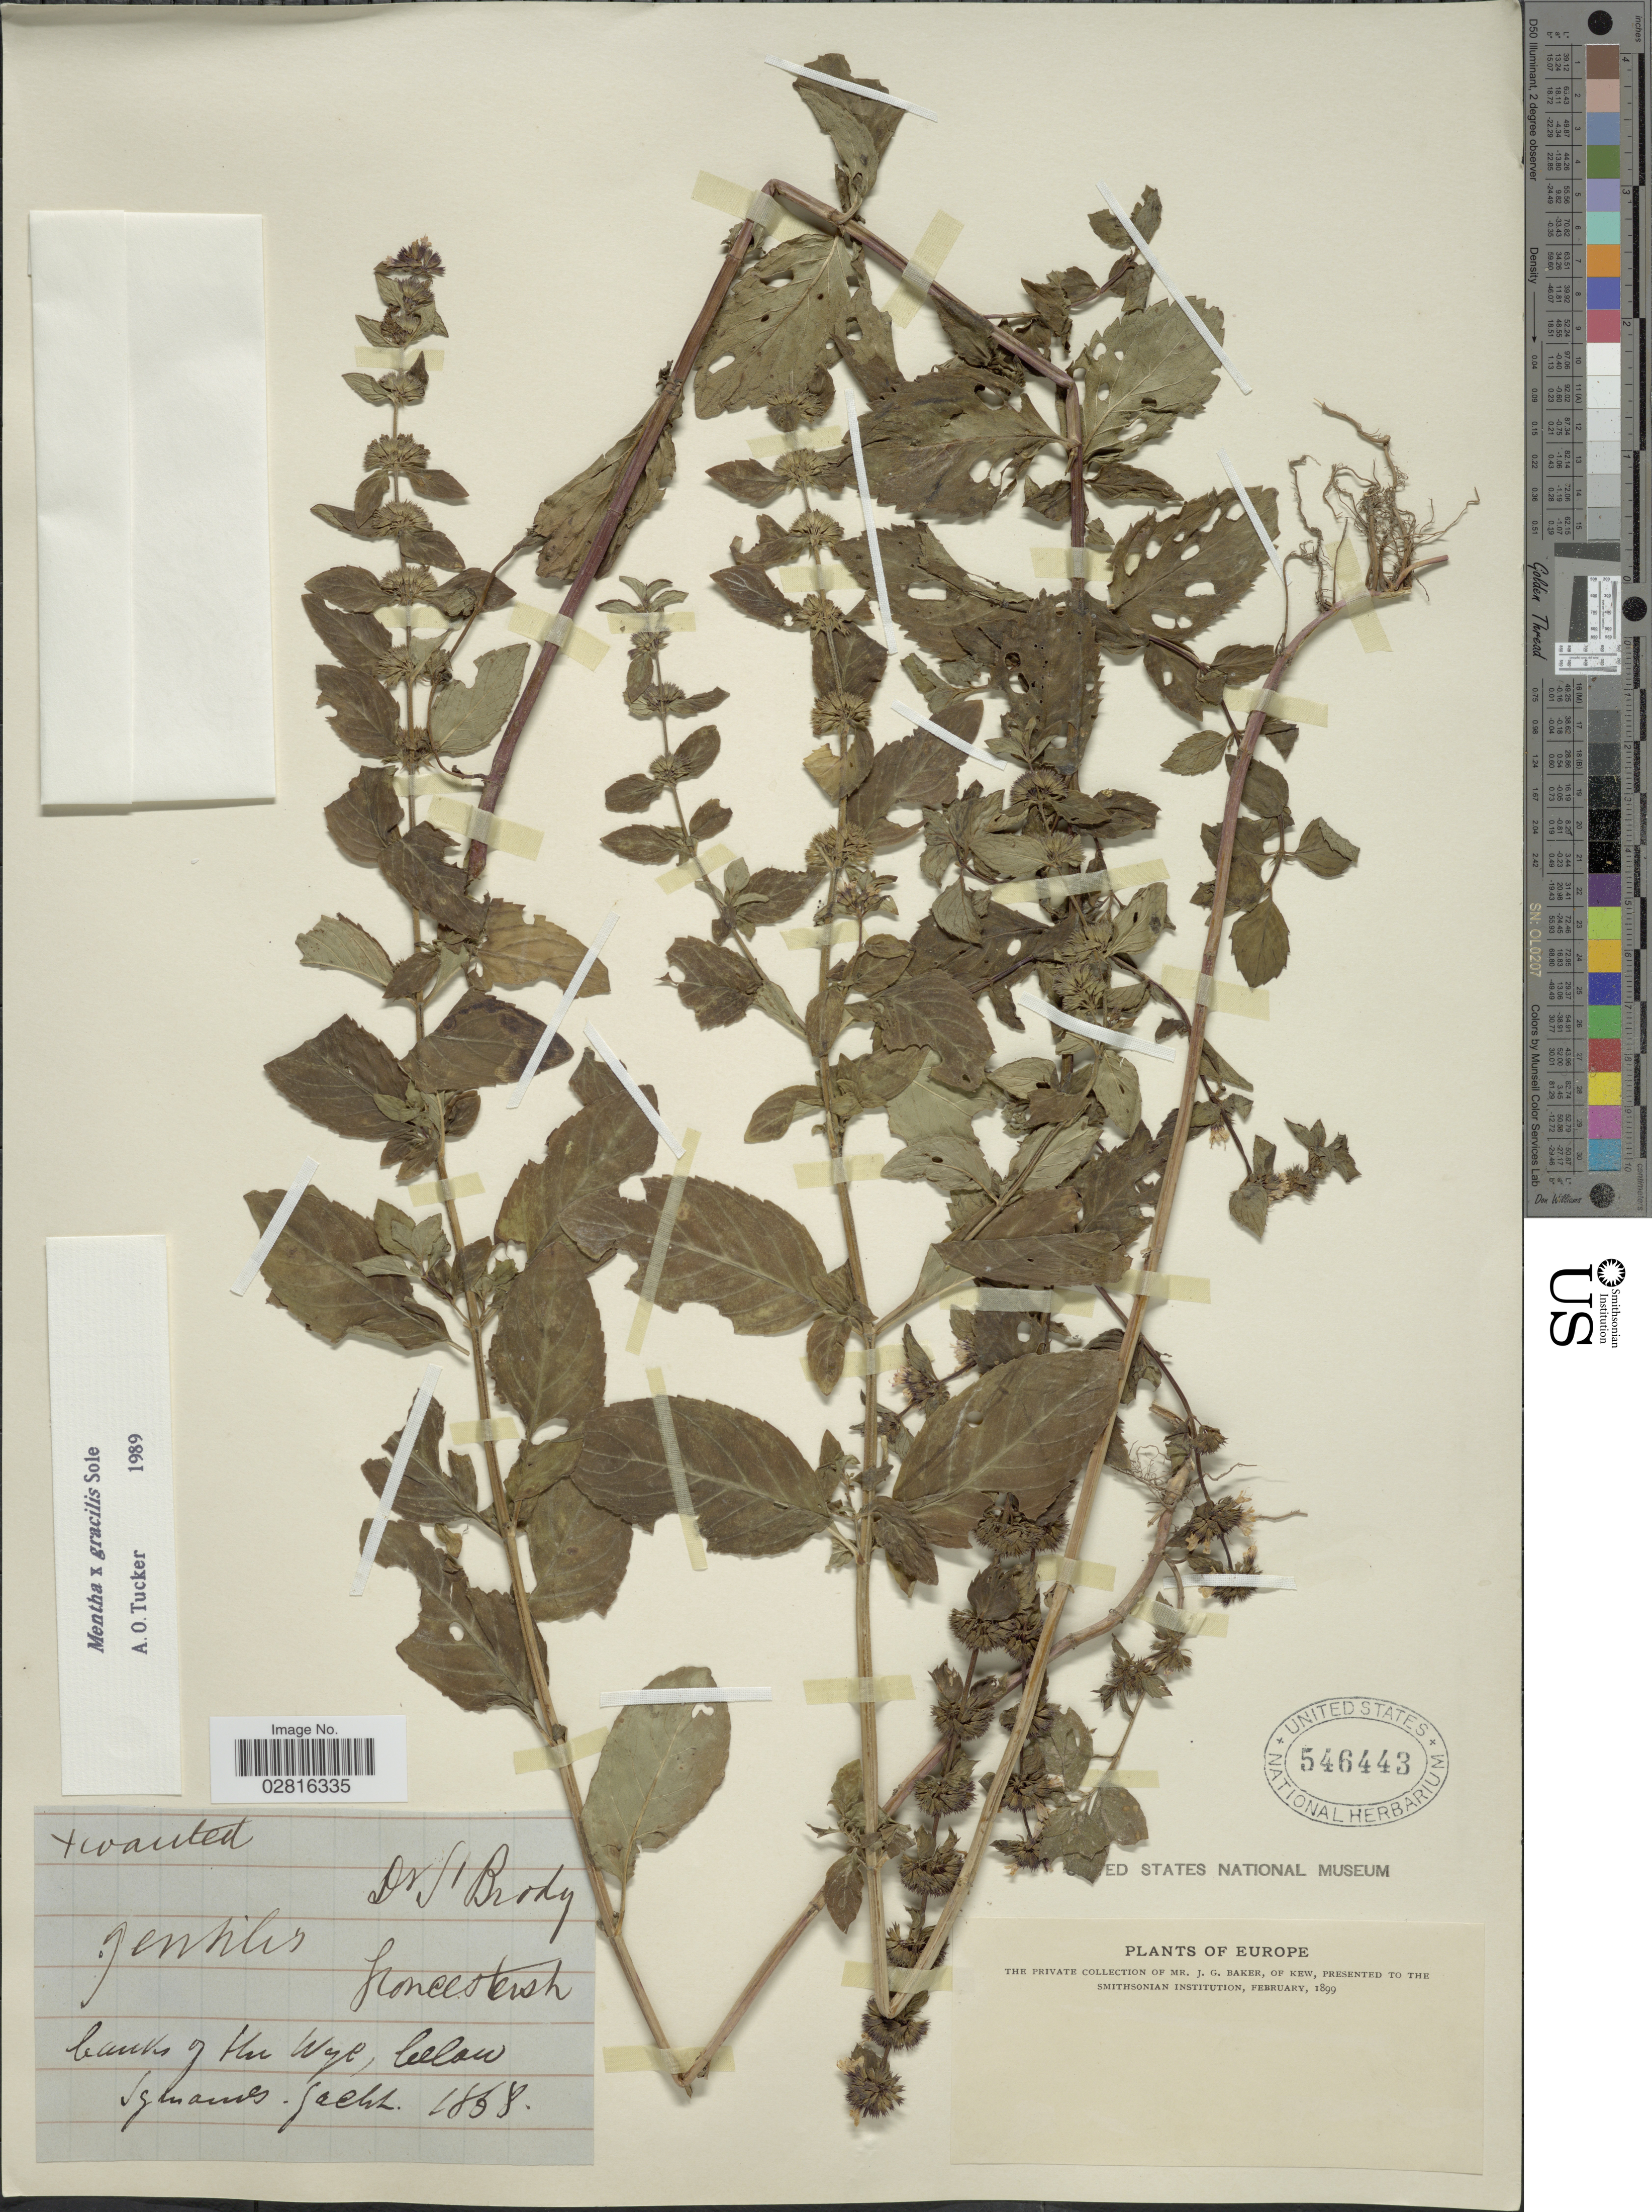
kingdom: Plantae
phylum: Tracheophyta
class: Magnoliopsida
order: Lamiales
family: Lamiaceae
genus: Mentha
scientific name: Mentha x gracilis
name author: Sole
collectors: S. Brody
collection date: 1868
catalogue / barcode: US 546443